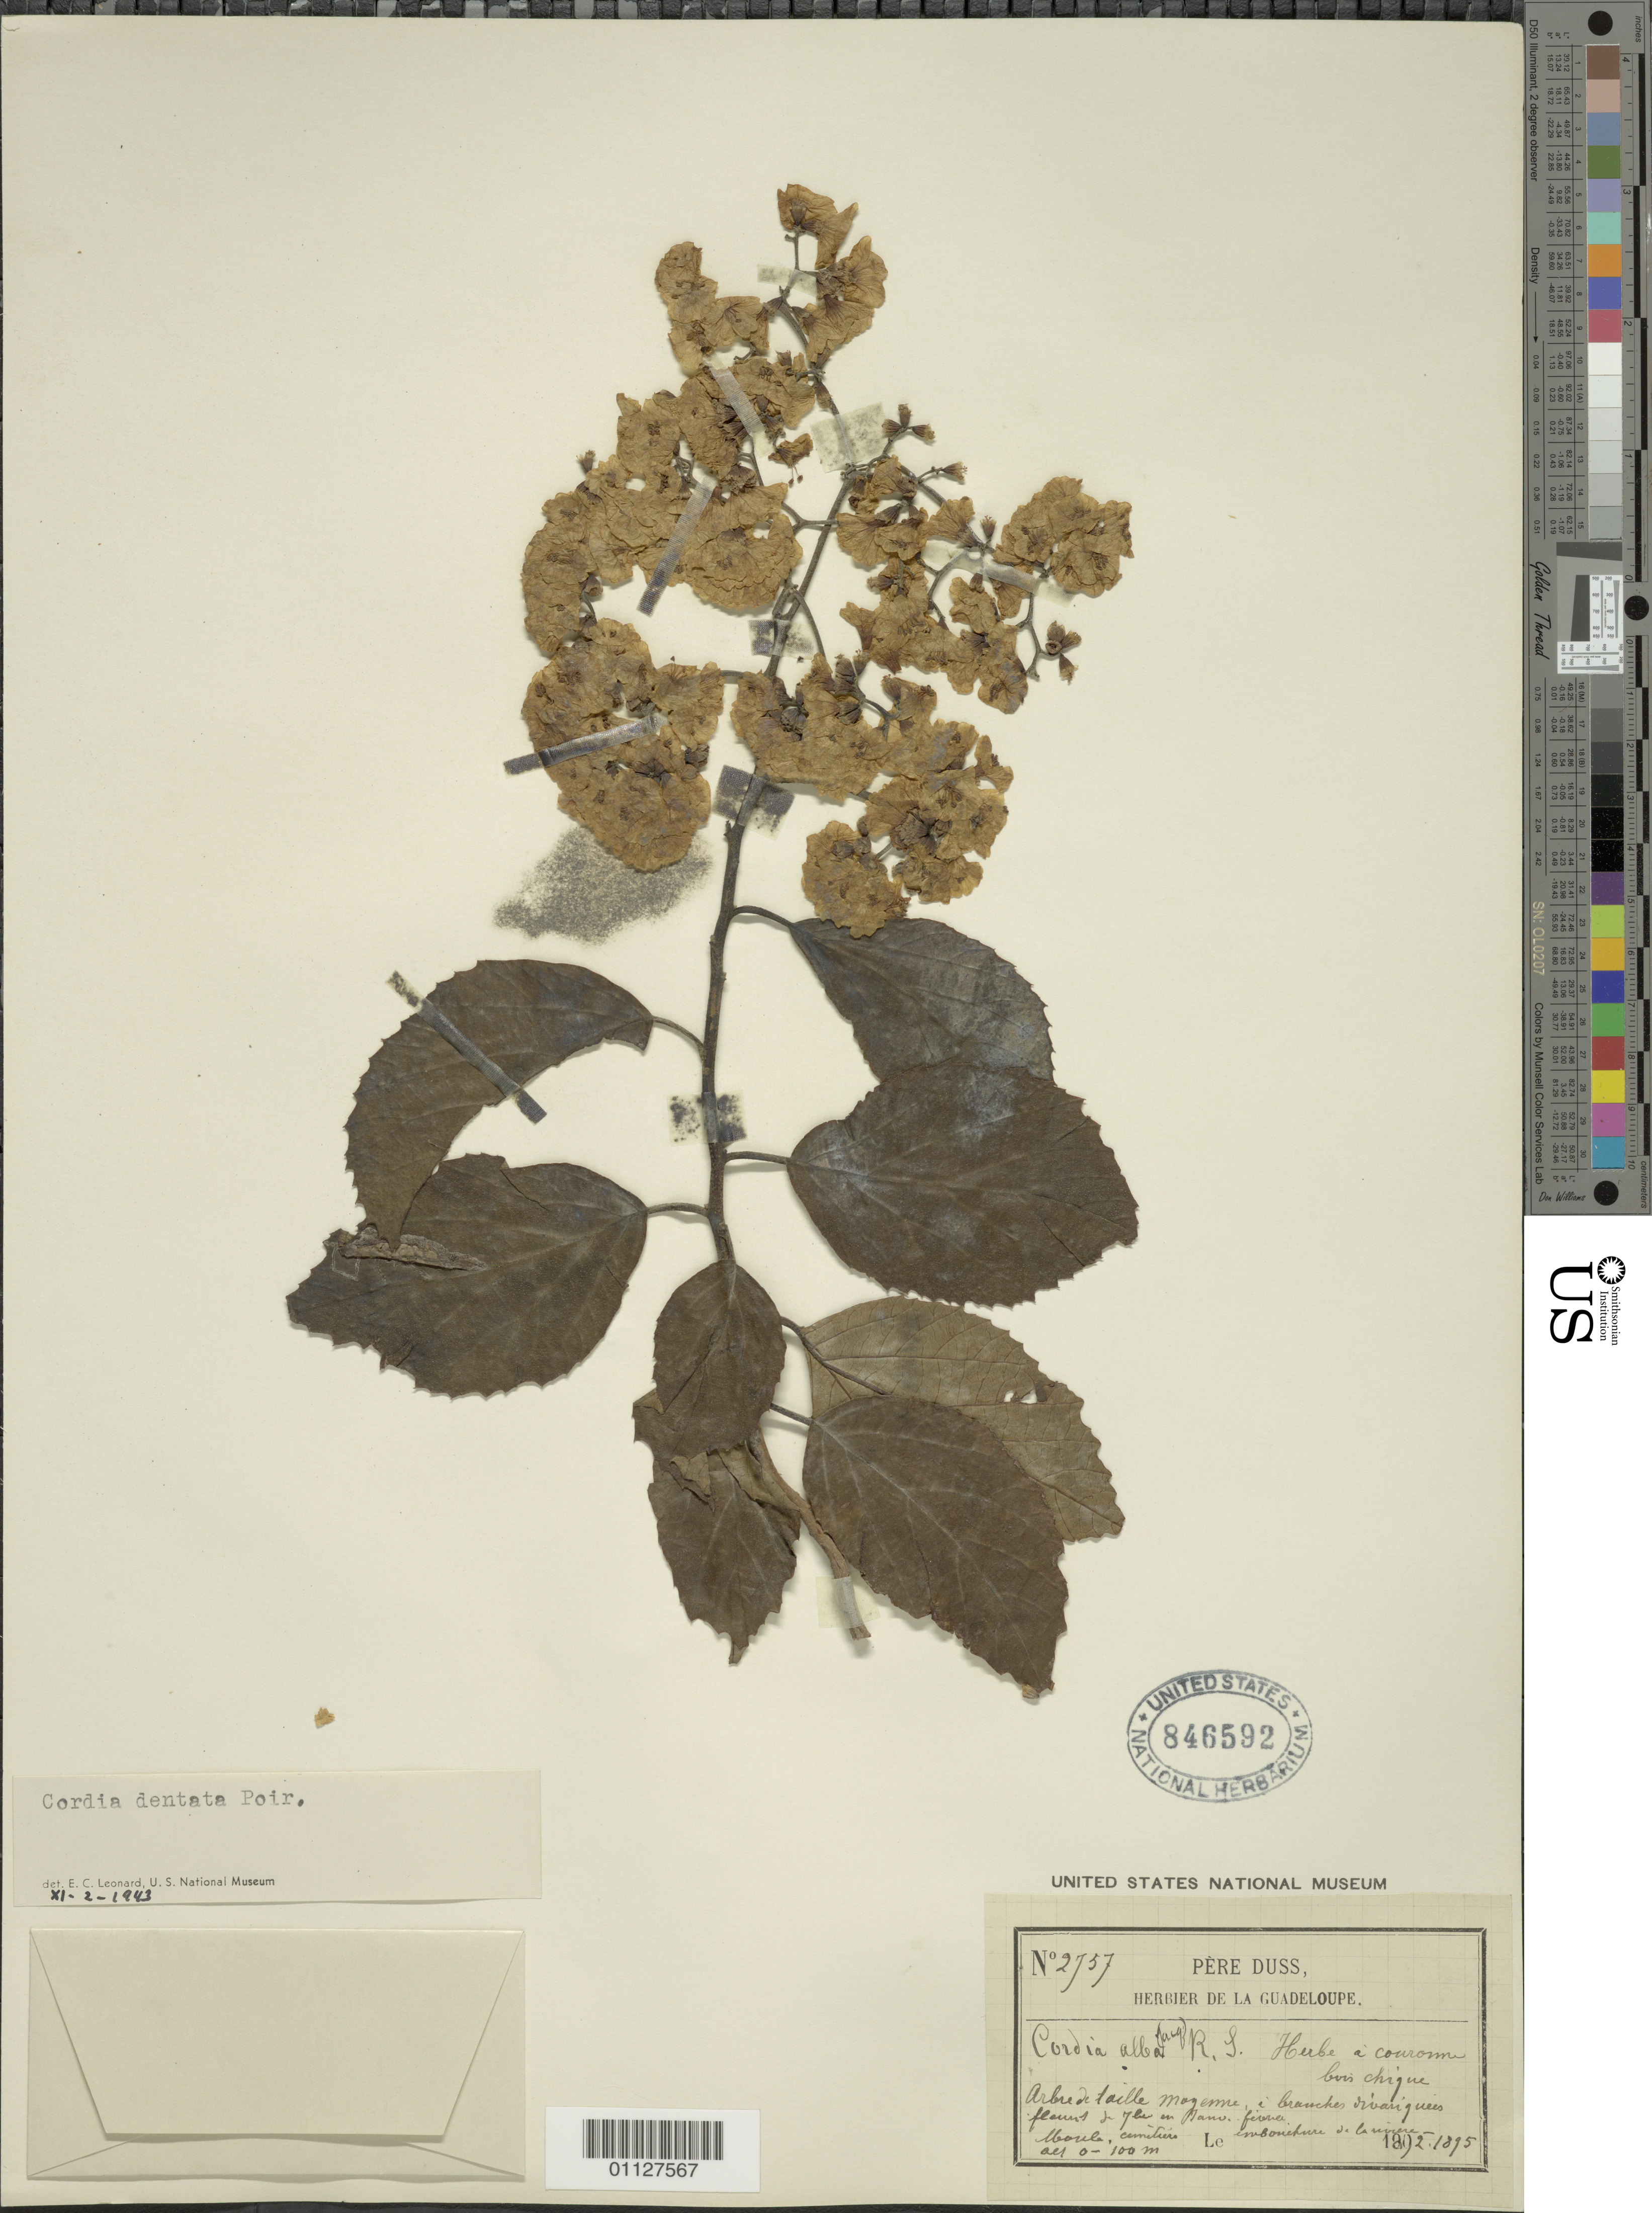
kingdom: Plantae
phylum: Tracheophyta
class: Magnoliopsida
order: Boraginales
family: Cordiaceae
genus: Cordia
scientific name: Cordia dentata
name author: Poir.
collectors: Père Duss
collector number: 2757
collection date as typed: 1892 to 1895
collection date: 1892/1895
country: Guadeloupe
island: Grande Terre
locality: Moule, comitiers infonifere de la riviere.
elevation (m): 0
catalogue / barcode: US 846592